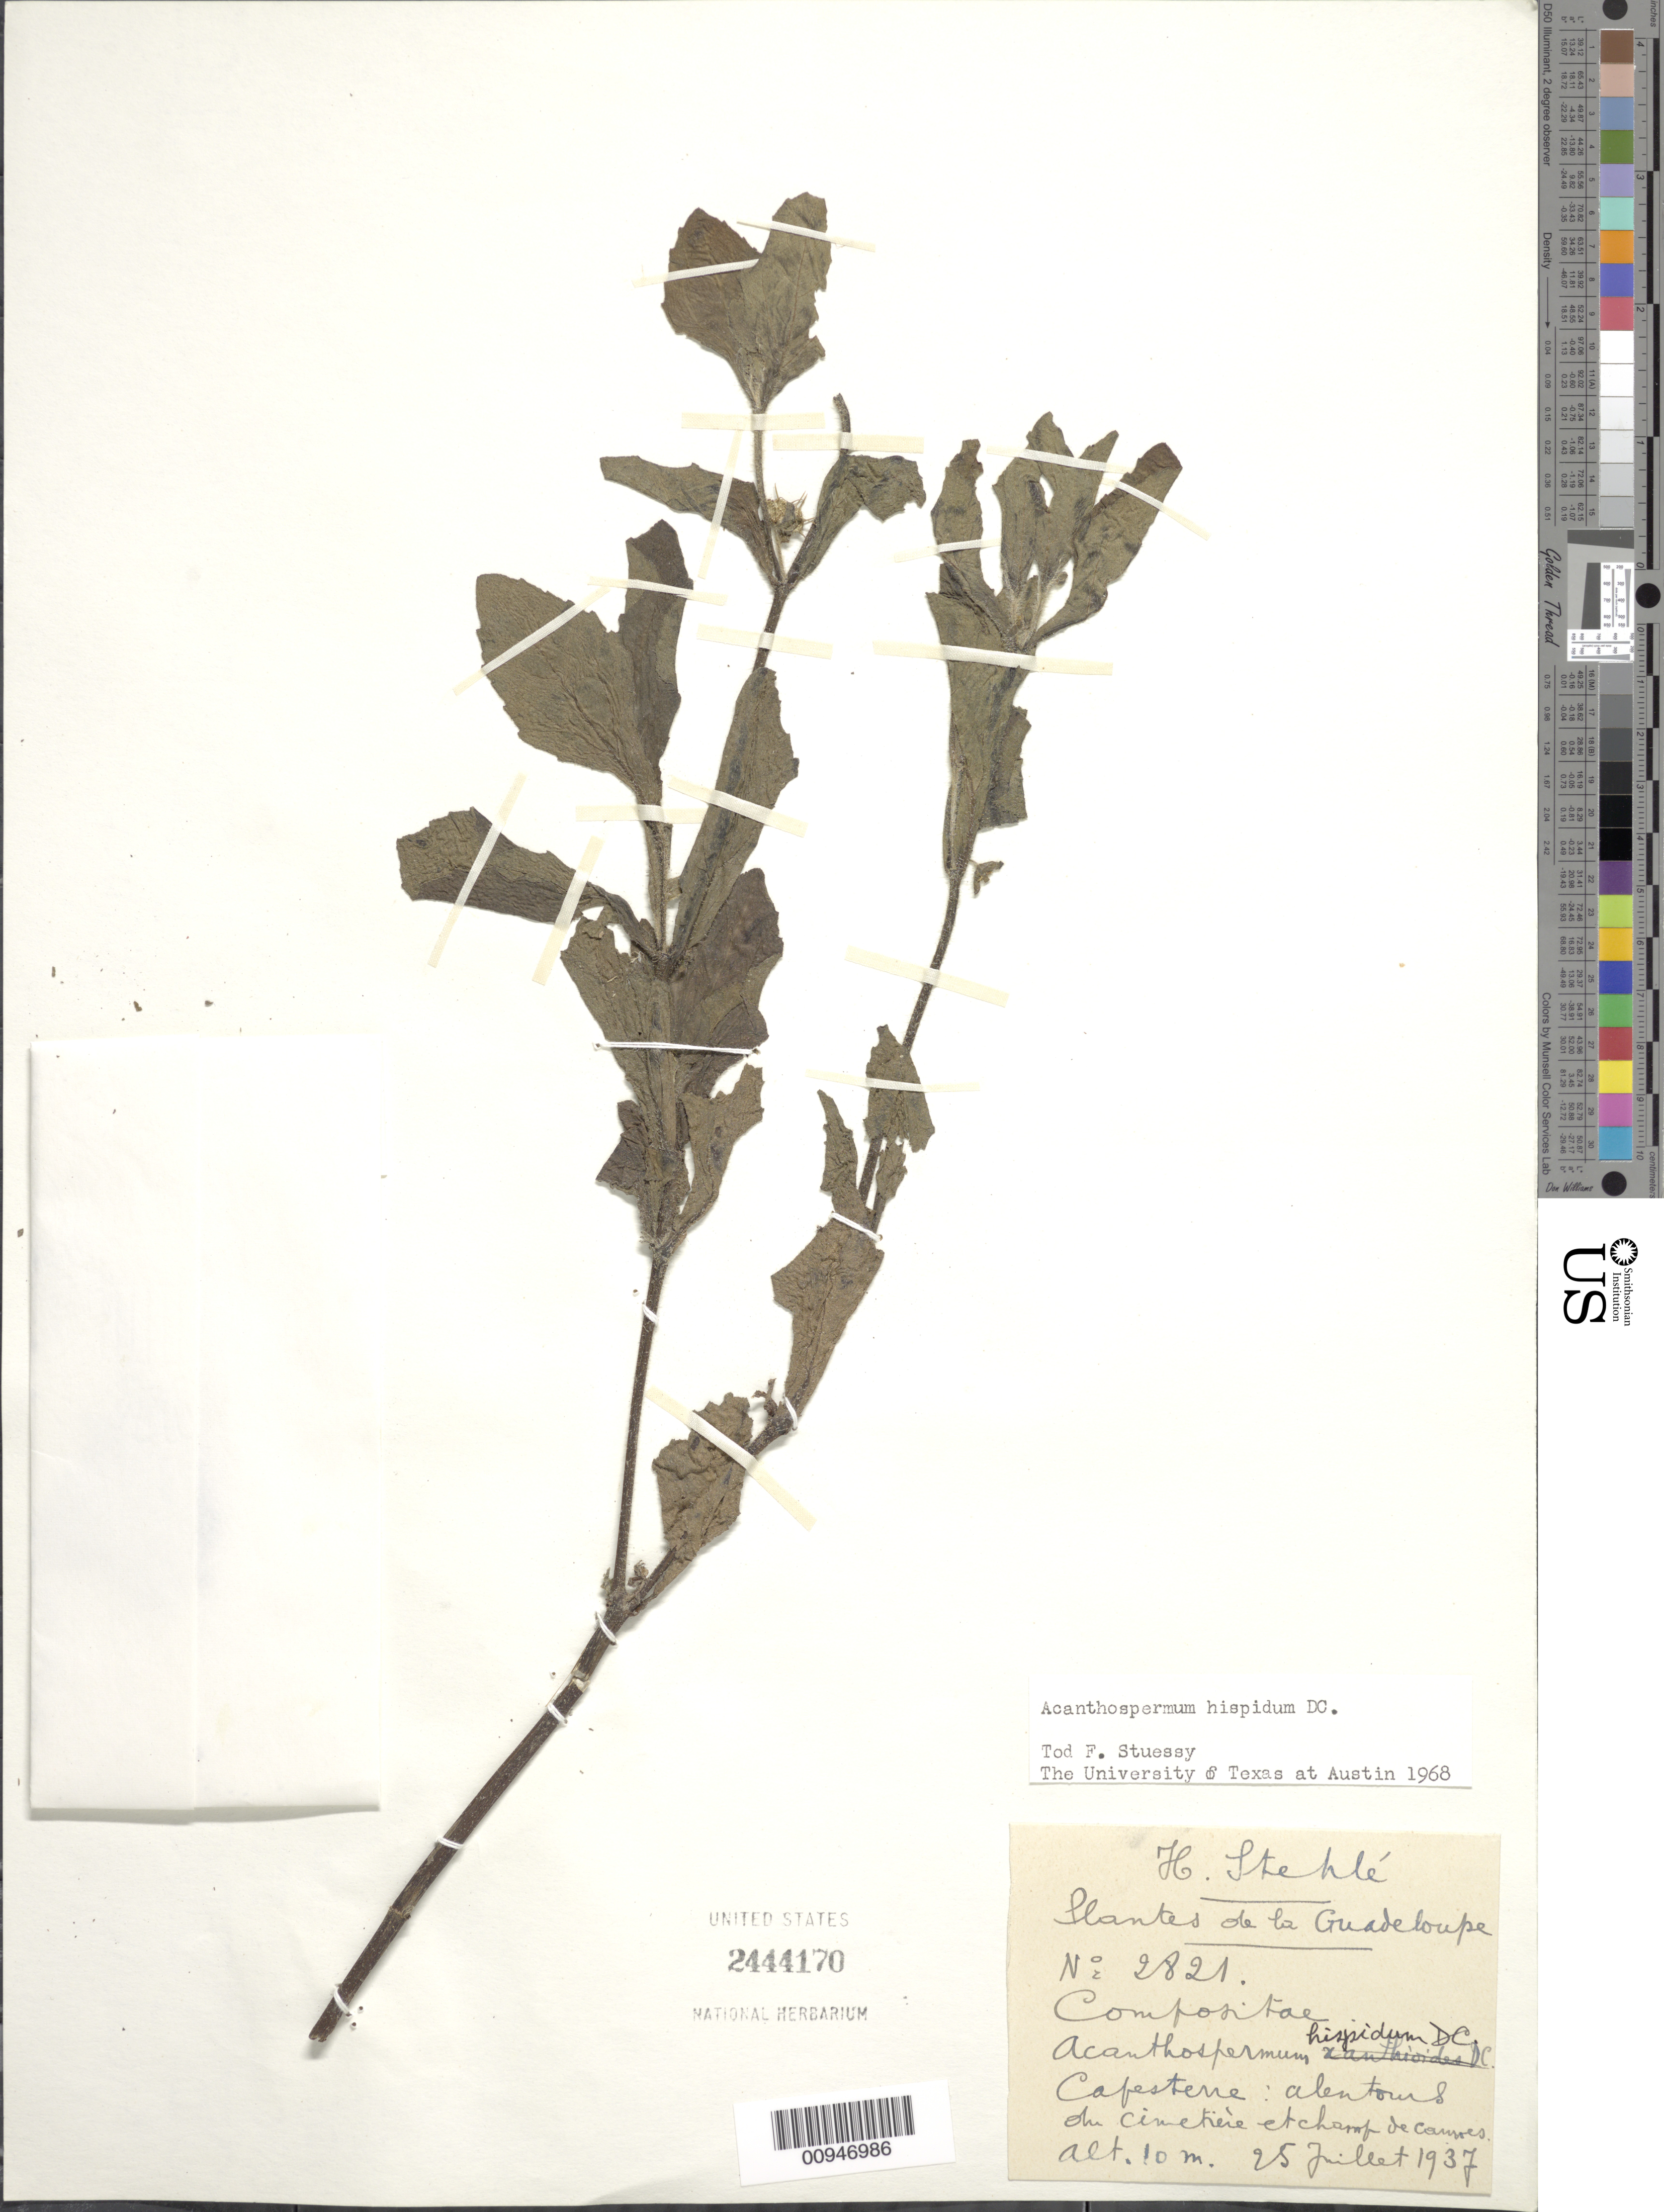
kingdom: Plantae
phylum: Tracheophyta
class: Magnoliopsida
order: Asterales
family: Asteraceae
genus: Acanthospermum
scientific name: Acanthospermum hispidum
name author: DC.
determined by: Stuessy, T. F.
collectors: H. Stehlé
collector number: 2821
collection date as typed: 25 Jul 1937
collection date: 1937-07-25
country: Guadeloupe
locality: Cafesterre, alentours de Cinetiere et champ de "..."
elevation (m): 10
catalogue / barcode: US 2444170